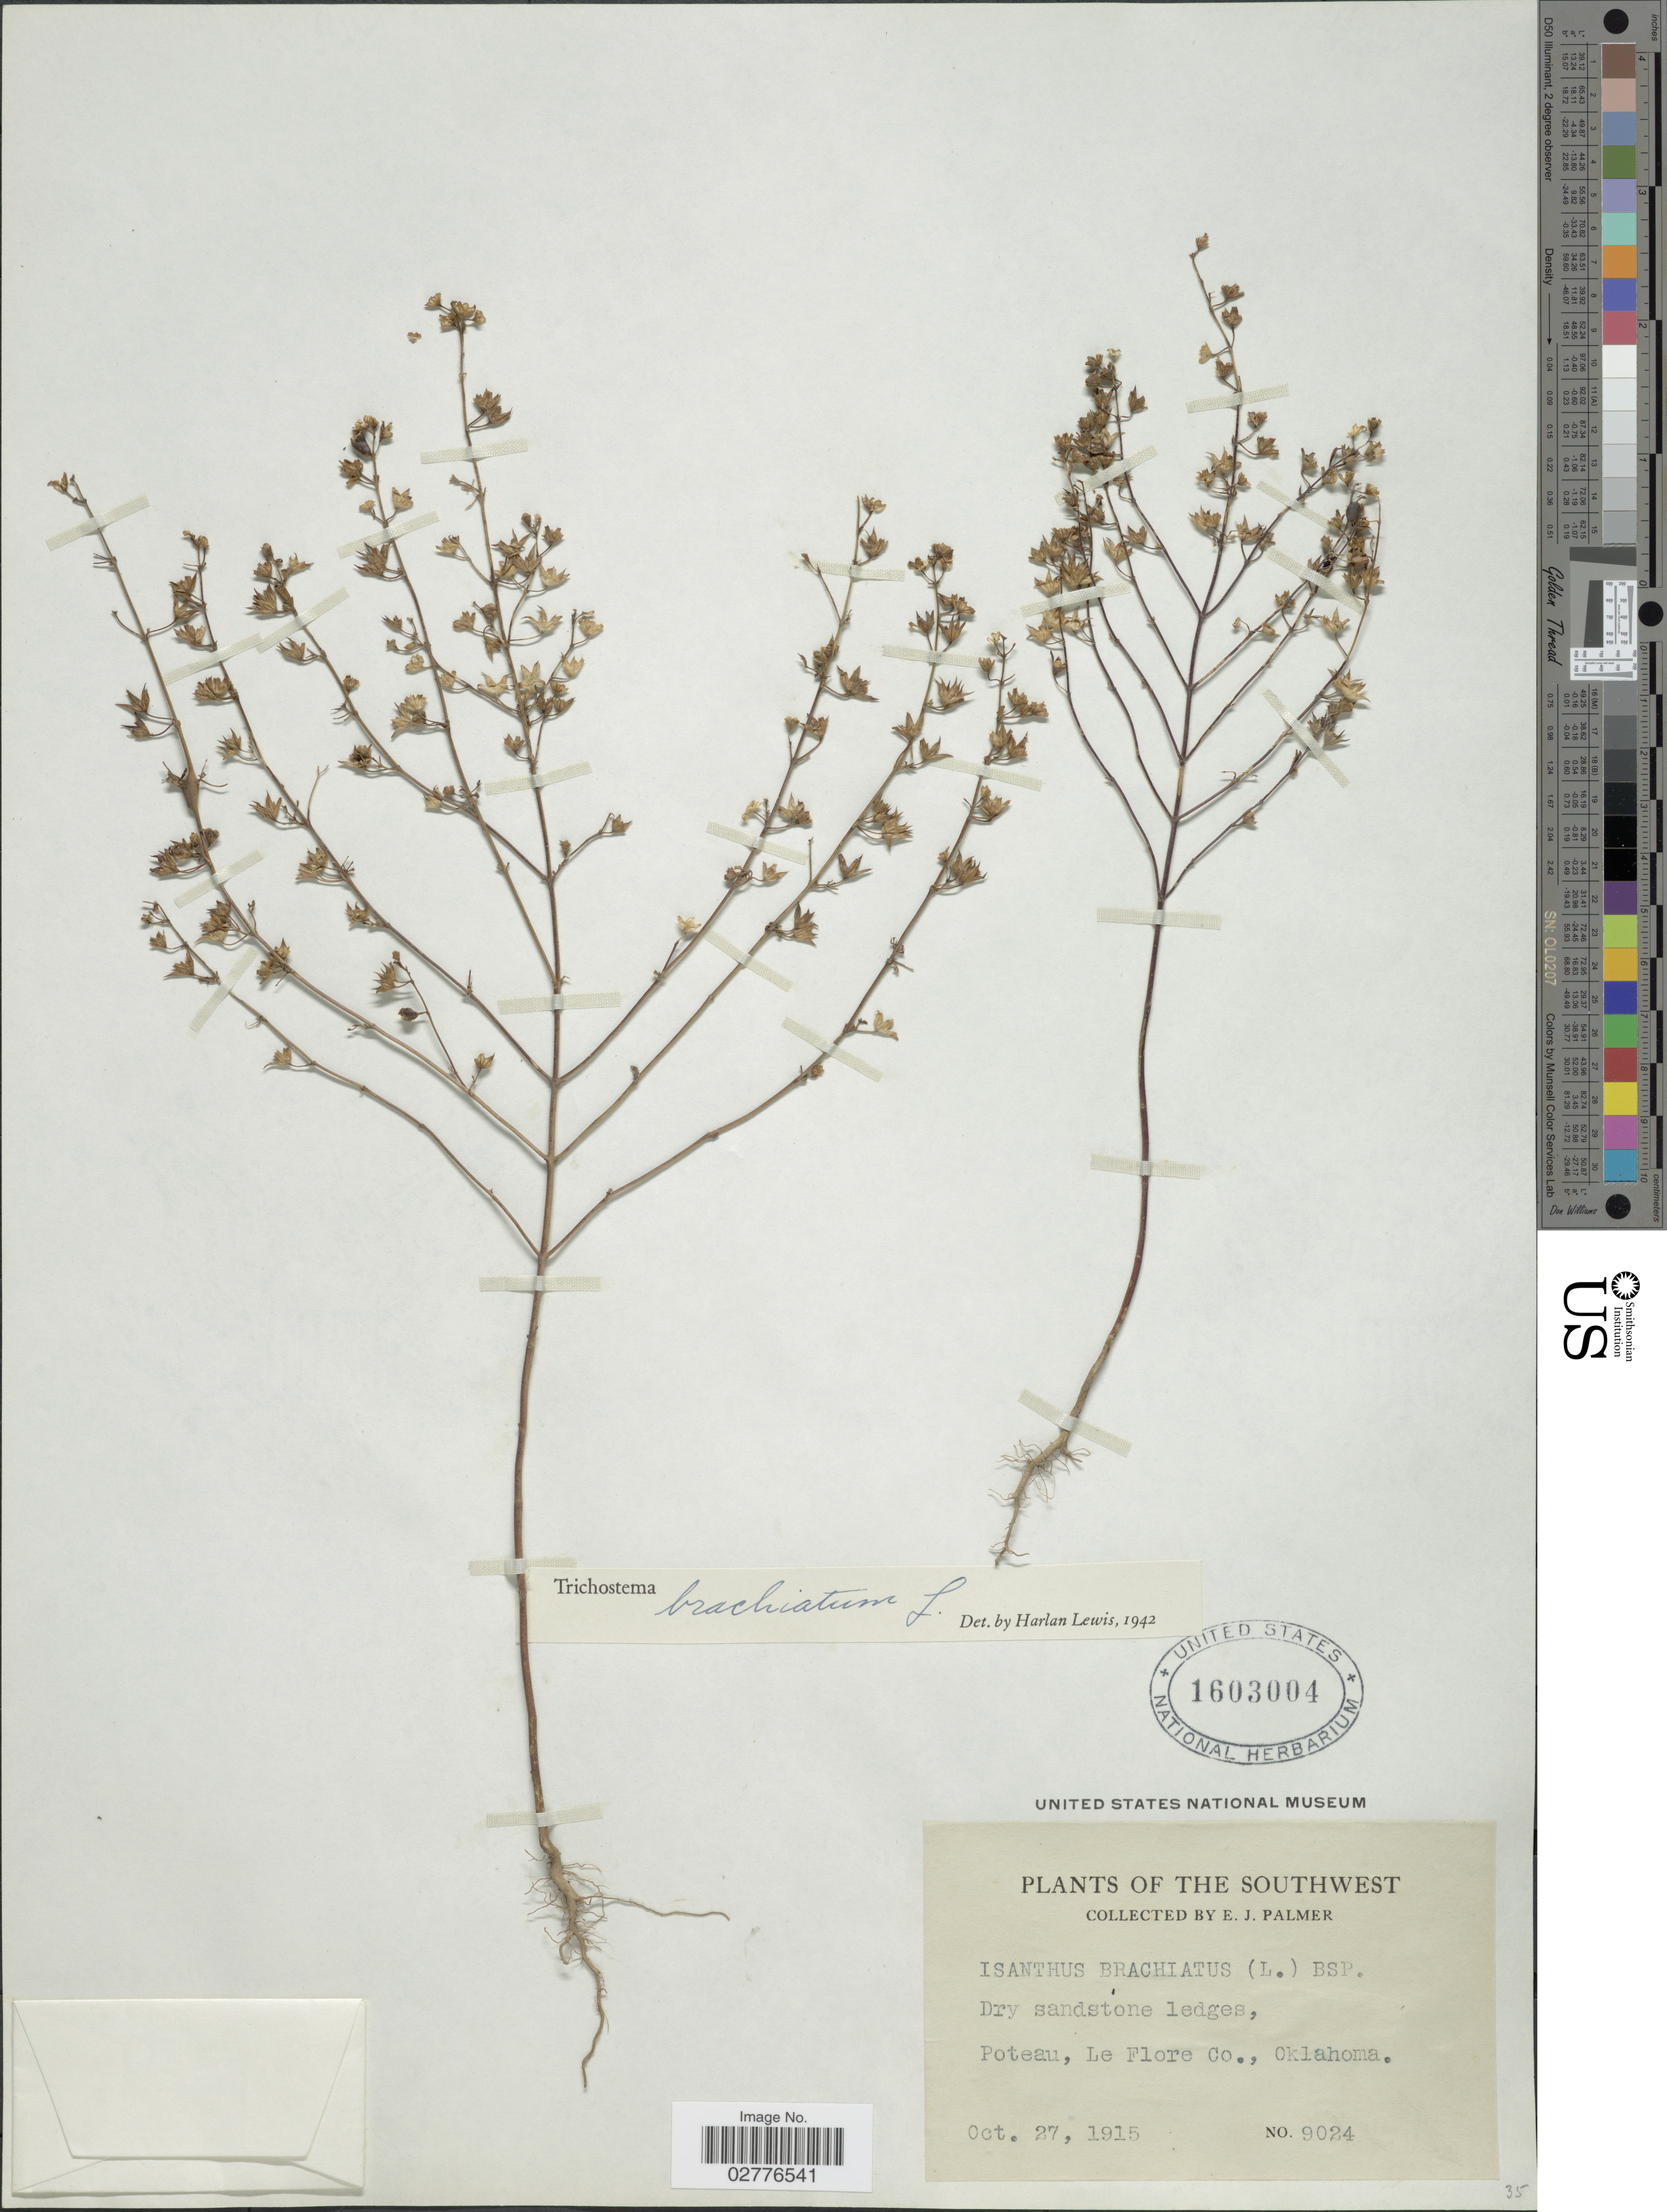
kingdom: Plantae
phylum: Tracheophyta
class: Magnoliopsida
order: Lamiales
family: Lamiaceae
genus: Trichostema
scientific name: Trichostema brachiatum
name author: L.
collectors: E. J. Palmer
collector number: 9024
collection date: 1915-10-27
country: United States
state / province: Oklahoma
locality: Southwest. Dry sandstone ledges, Poteau, Le Flore Co.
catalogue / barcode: US 1603004